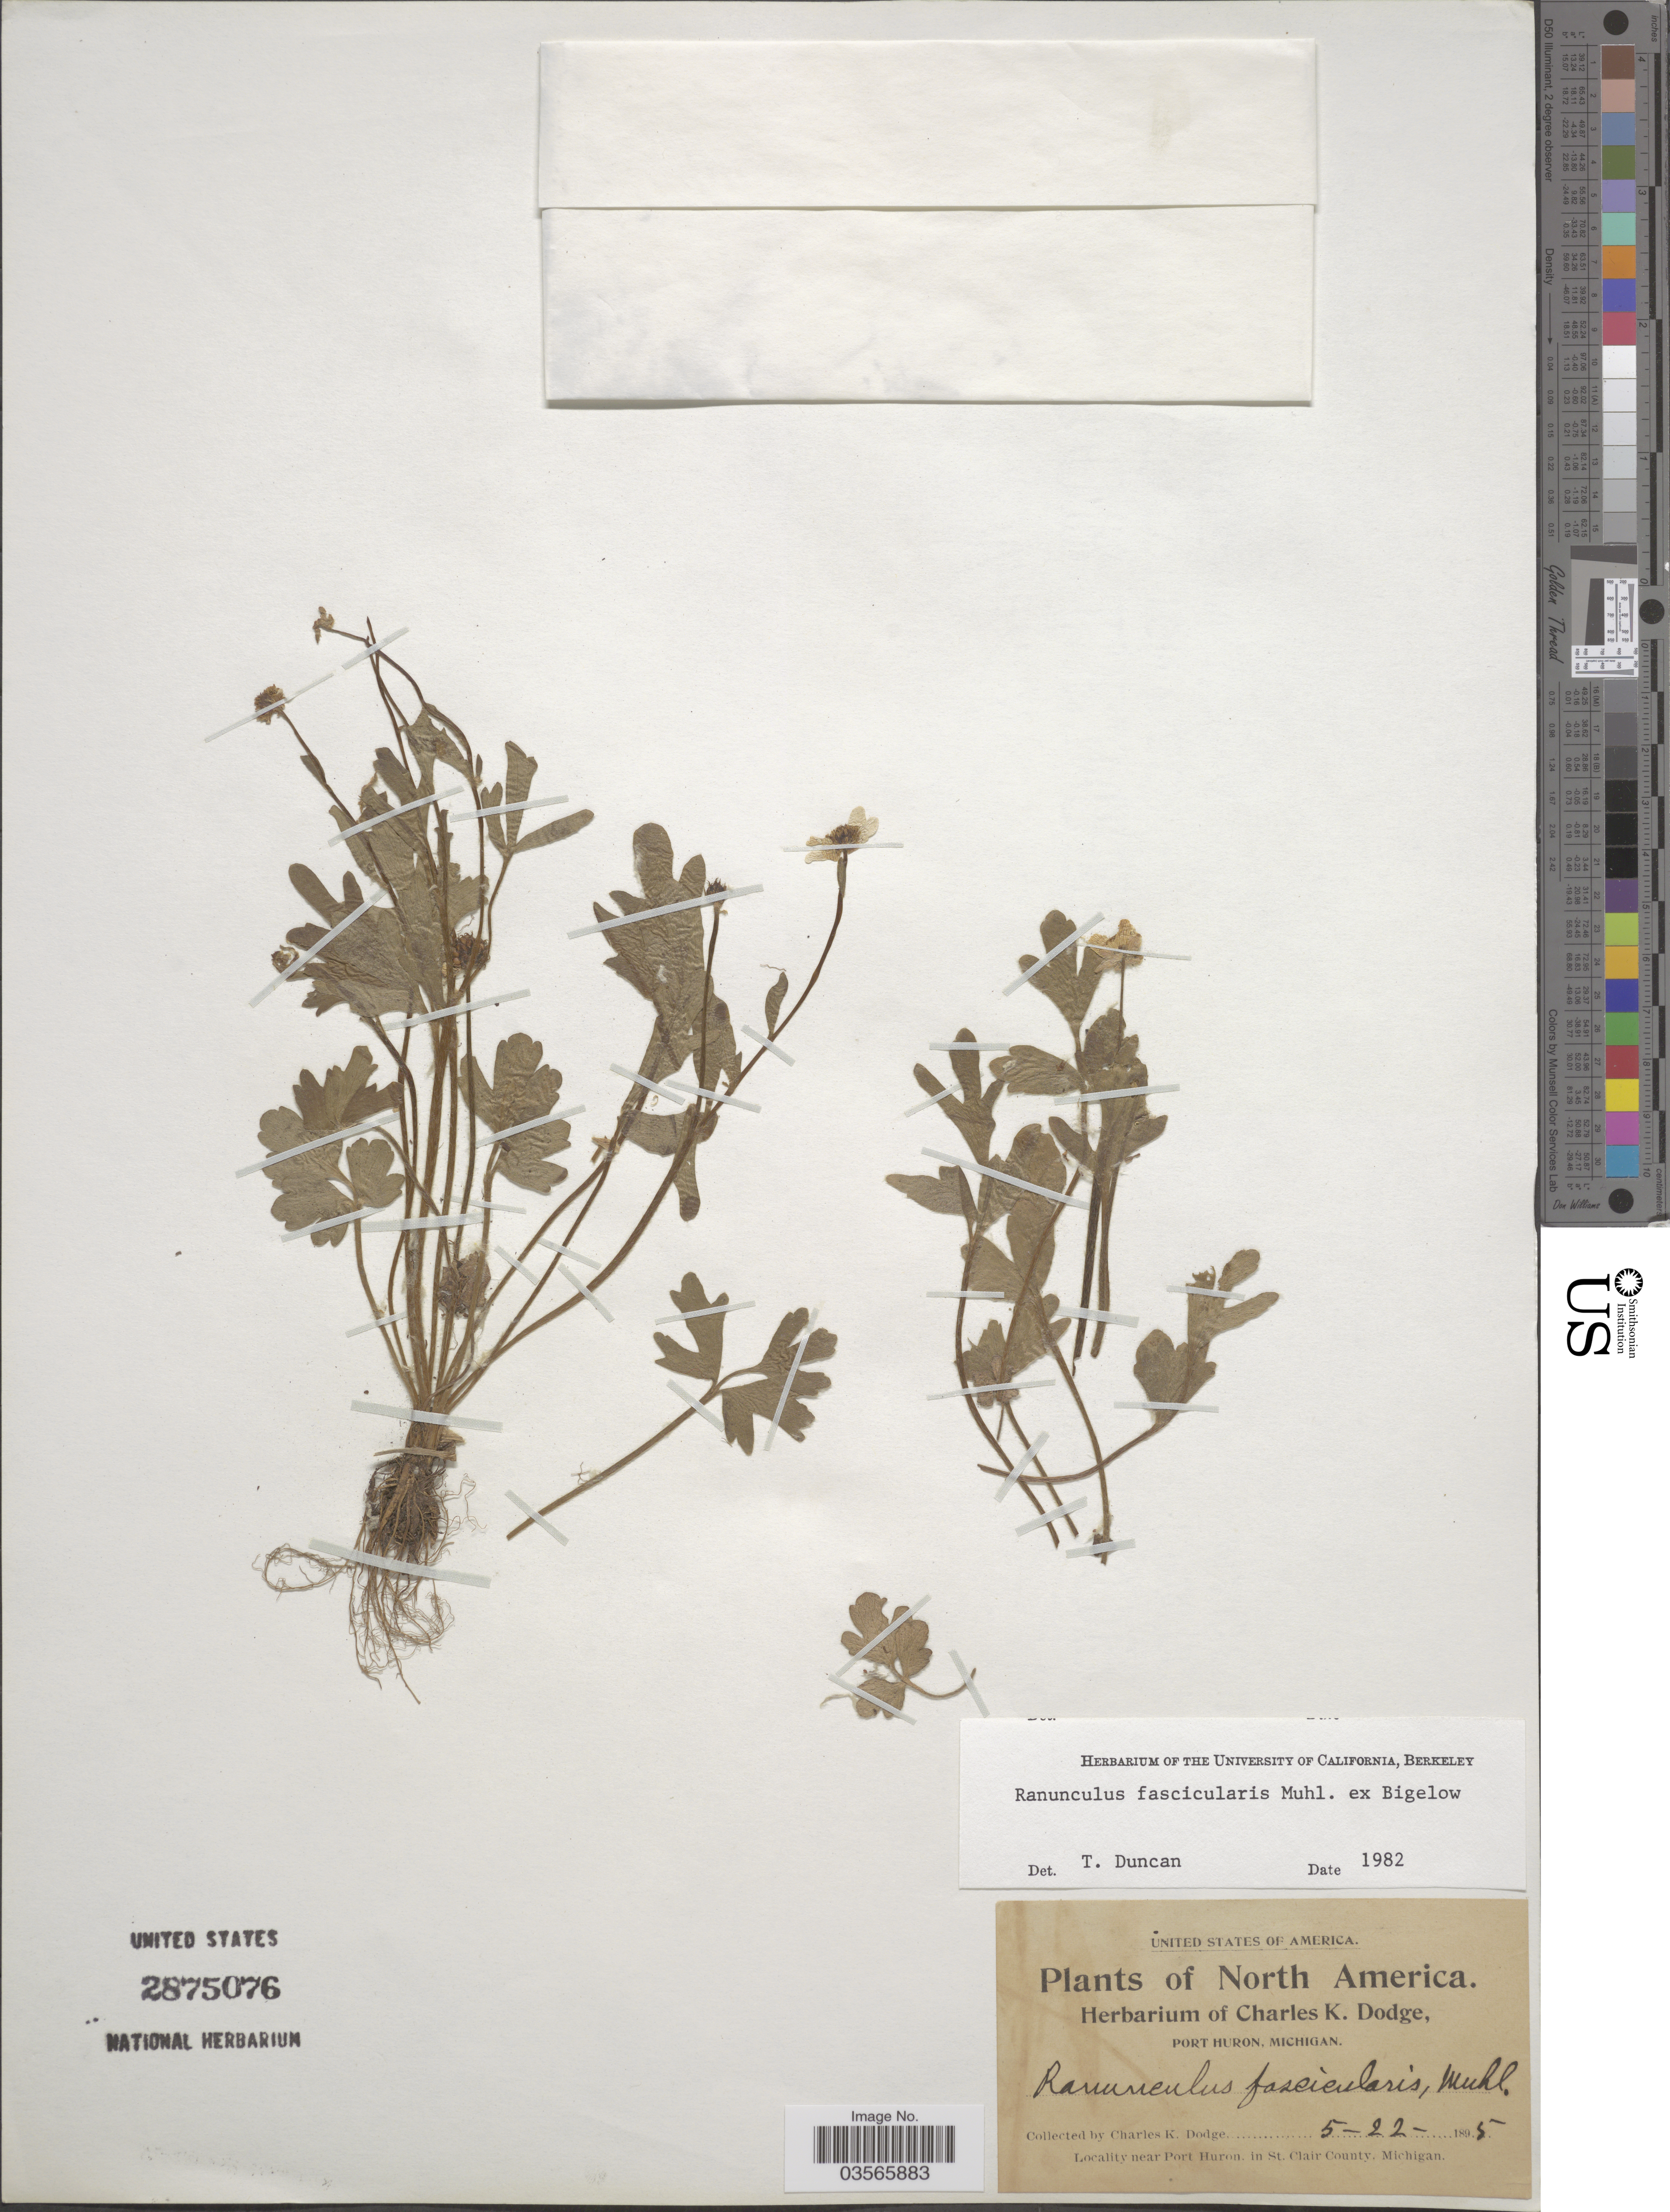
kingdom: Plantae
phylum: Tracheophyta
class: Magnoliopsida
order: Ranunculales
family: Ranunculaceae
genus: Ranunculus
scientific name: Ranunculus fascicularis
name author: Muhl. ex Bigelow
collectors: C. K. Dodge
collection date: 1895-05-22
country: United States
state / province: Michigan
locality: Near Port Huron, in St. Clair County.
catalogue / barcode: US 2875076